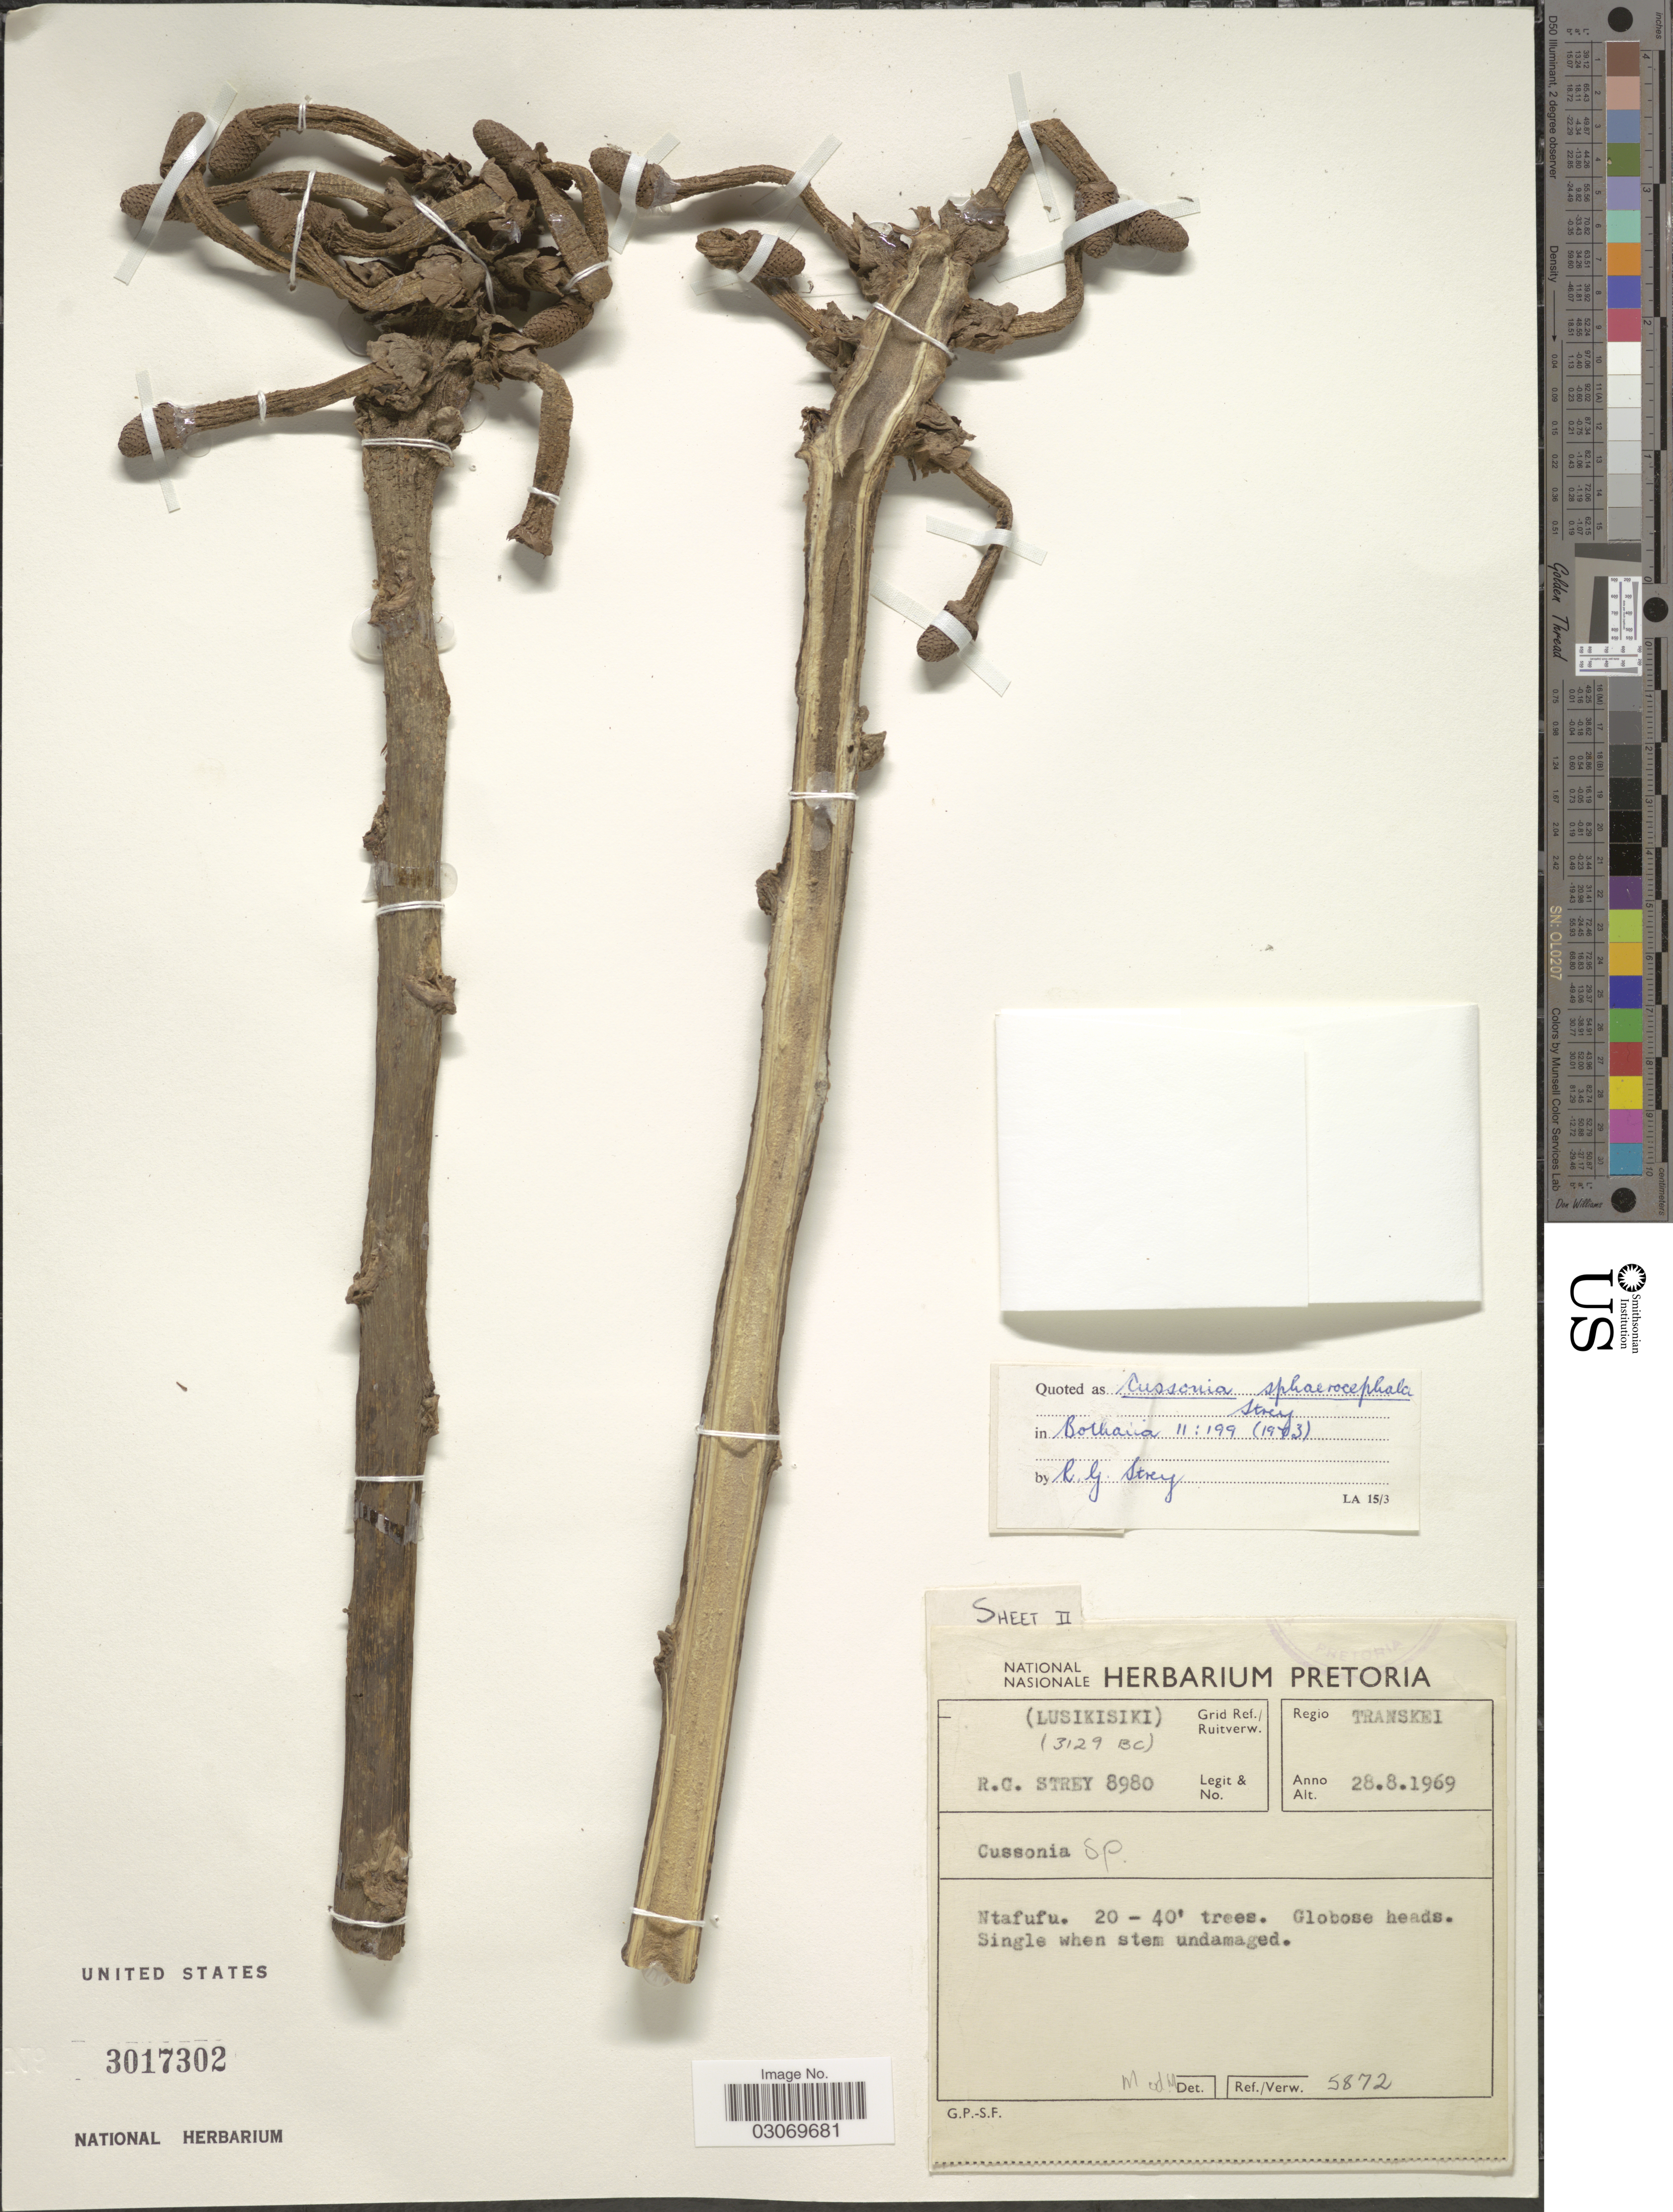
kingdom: Plantae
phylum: Tracheophyta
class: Magnoliopsida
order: Apiales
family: Araliaceae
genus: Cussonia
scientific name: Cussonia sphaerocephala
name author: Strey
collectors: R. G. Strey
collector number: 8980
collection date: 1969-08-28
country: South Africa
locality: Grid Ref./Ruitverw. (Lusikisiki) (3129BC), Regio Transkei, Ntafufu.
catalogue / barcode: US 3017302